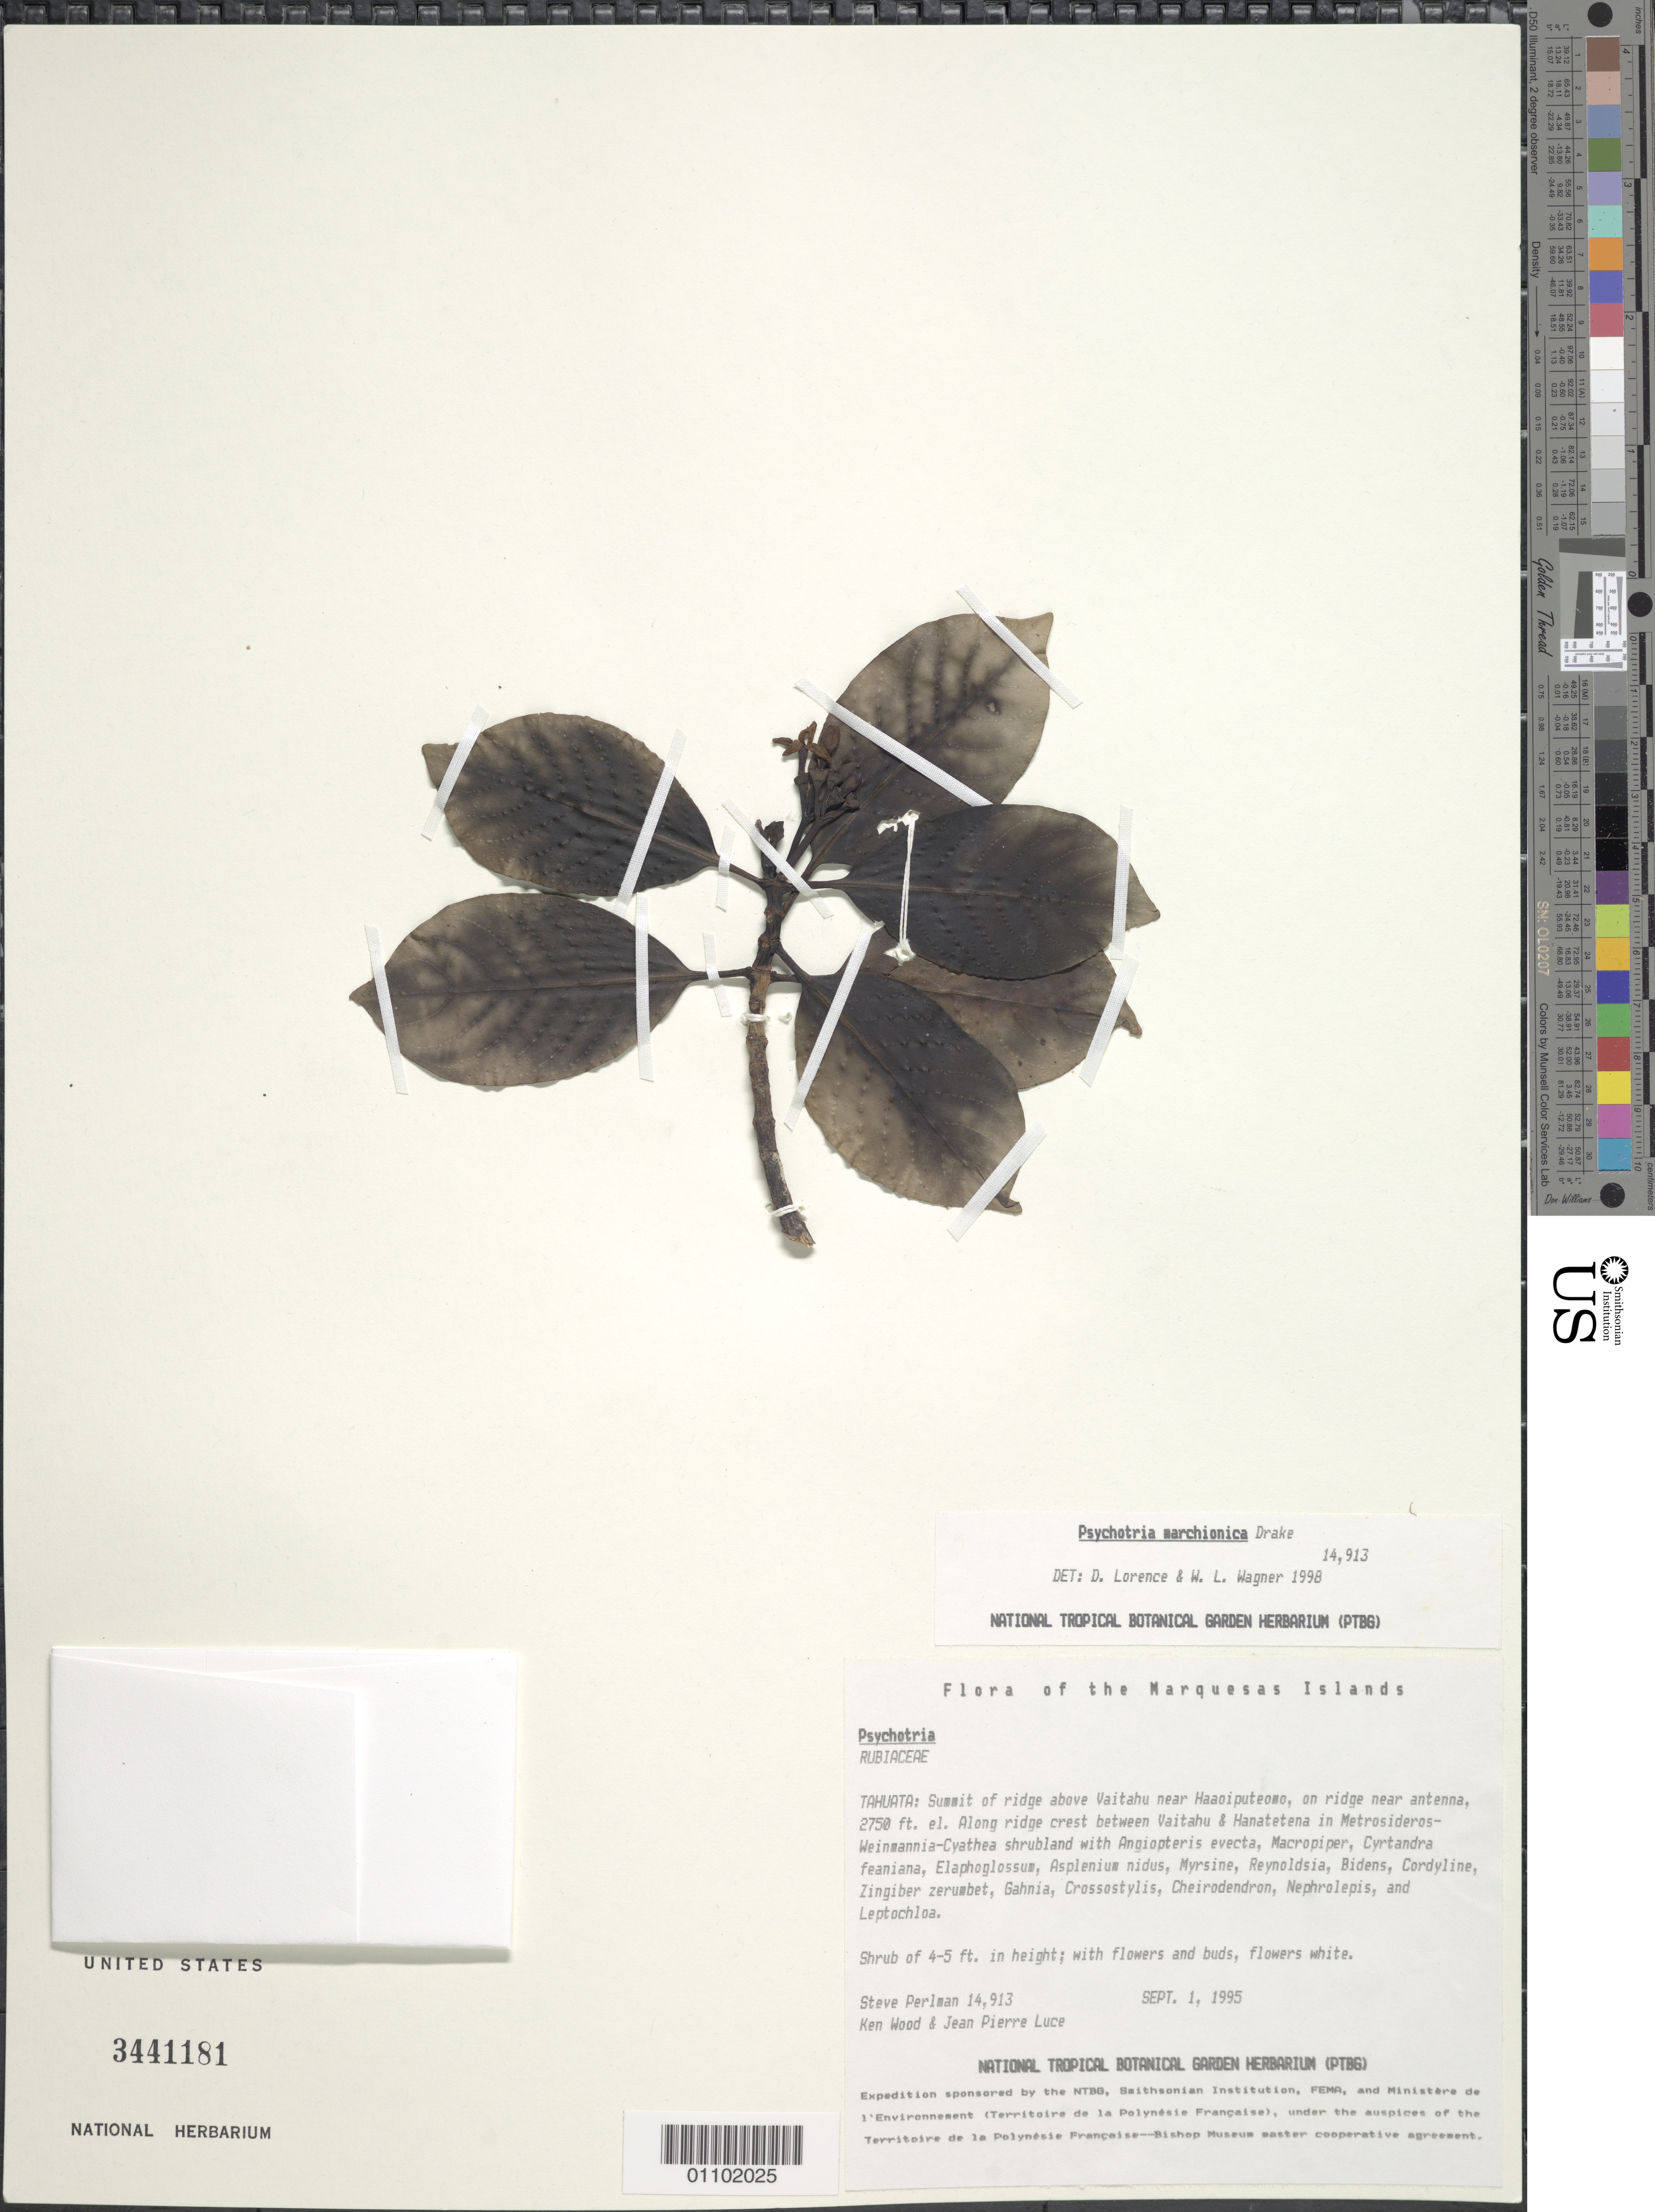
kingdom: Plantae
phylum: Tracheophyta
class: Magnoliopsida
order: Gentianales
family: Rubiaceae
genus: Psychotria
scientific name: Psychotria marchionica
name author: Drake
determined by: Lorence, David H.; Wagner, W. H.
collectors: S. P. Perlman, K. R. Wood & J. Luce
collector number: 14913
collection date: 1995-09-01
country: French Polynesia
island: Tahuata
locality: Summit of ridge above Vaitahu, near Haaoiputeomo, on ridge near antenna, along ridge crest between Vaitahu & Hanatetena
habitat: In Metrosideros - Weinmannia - Cyathea shrubland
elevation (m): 838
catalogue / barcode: US 3441181